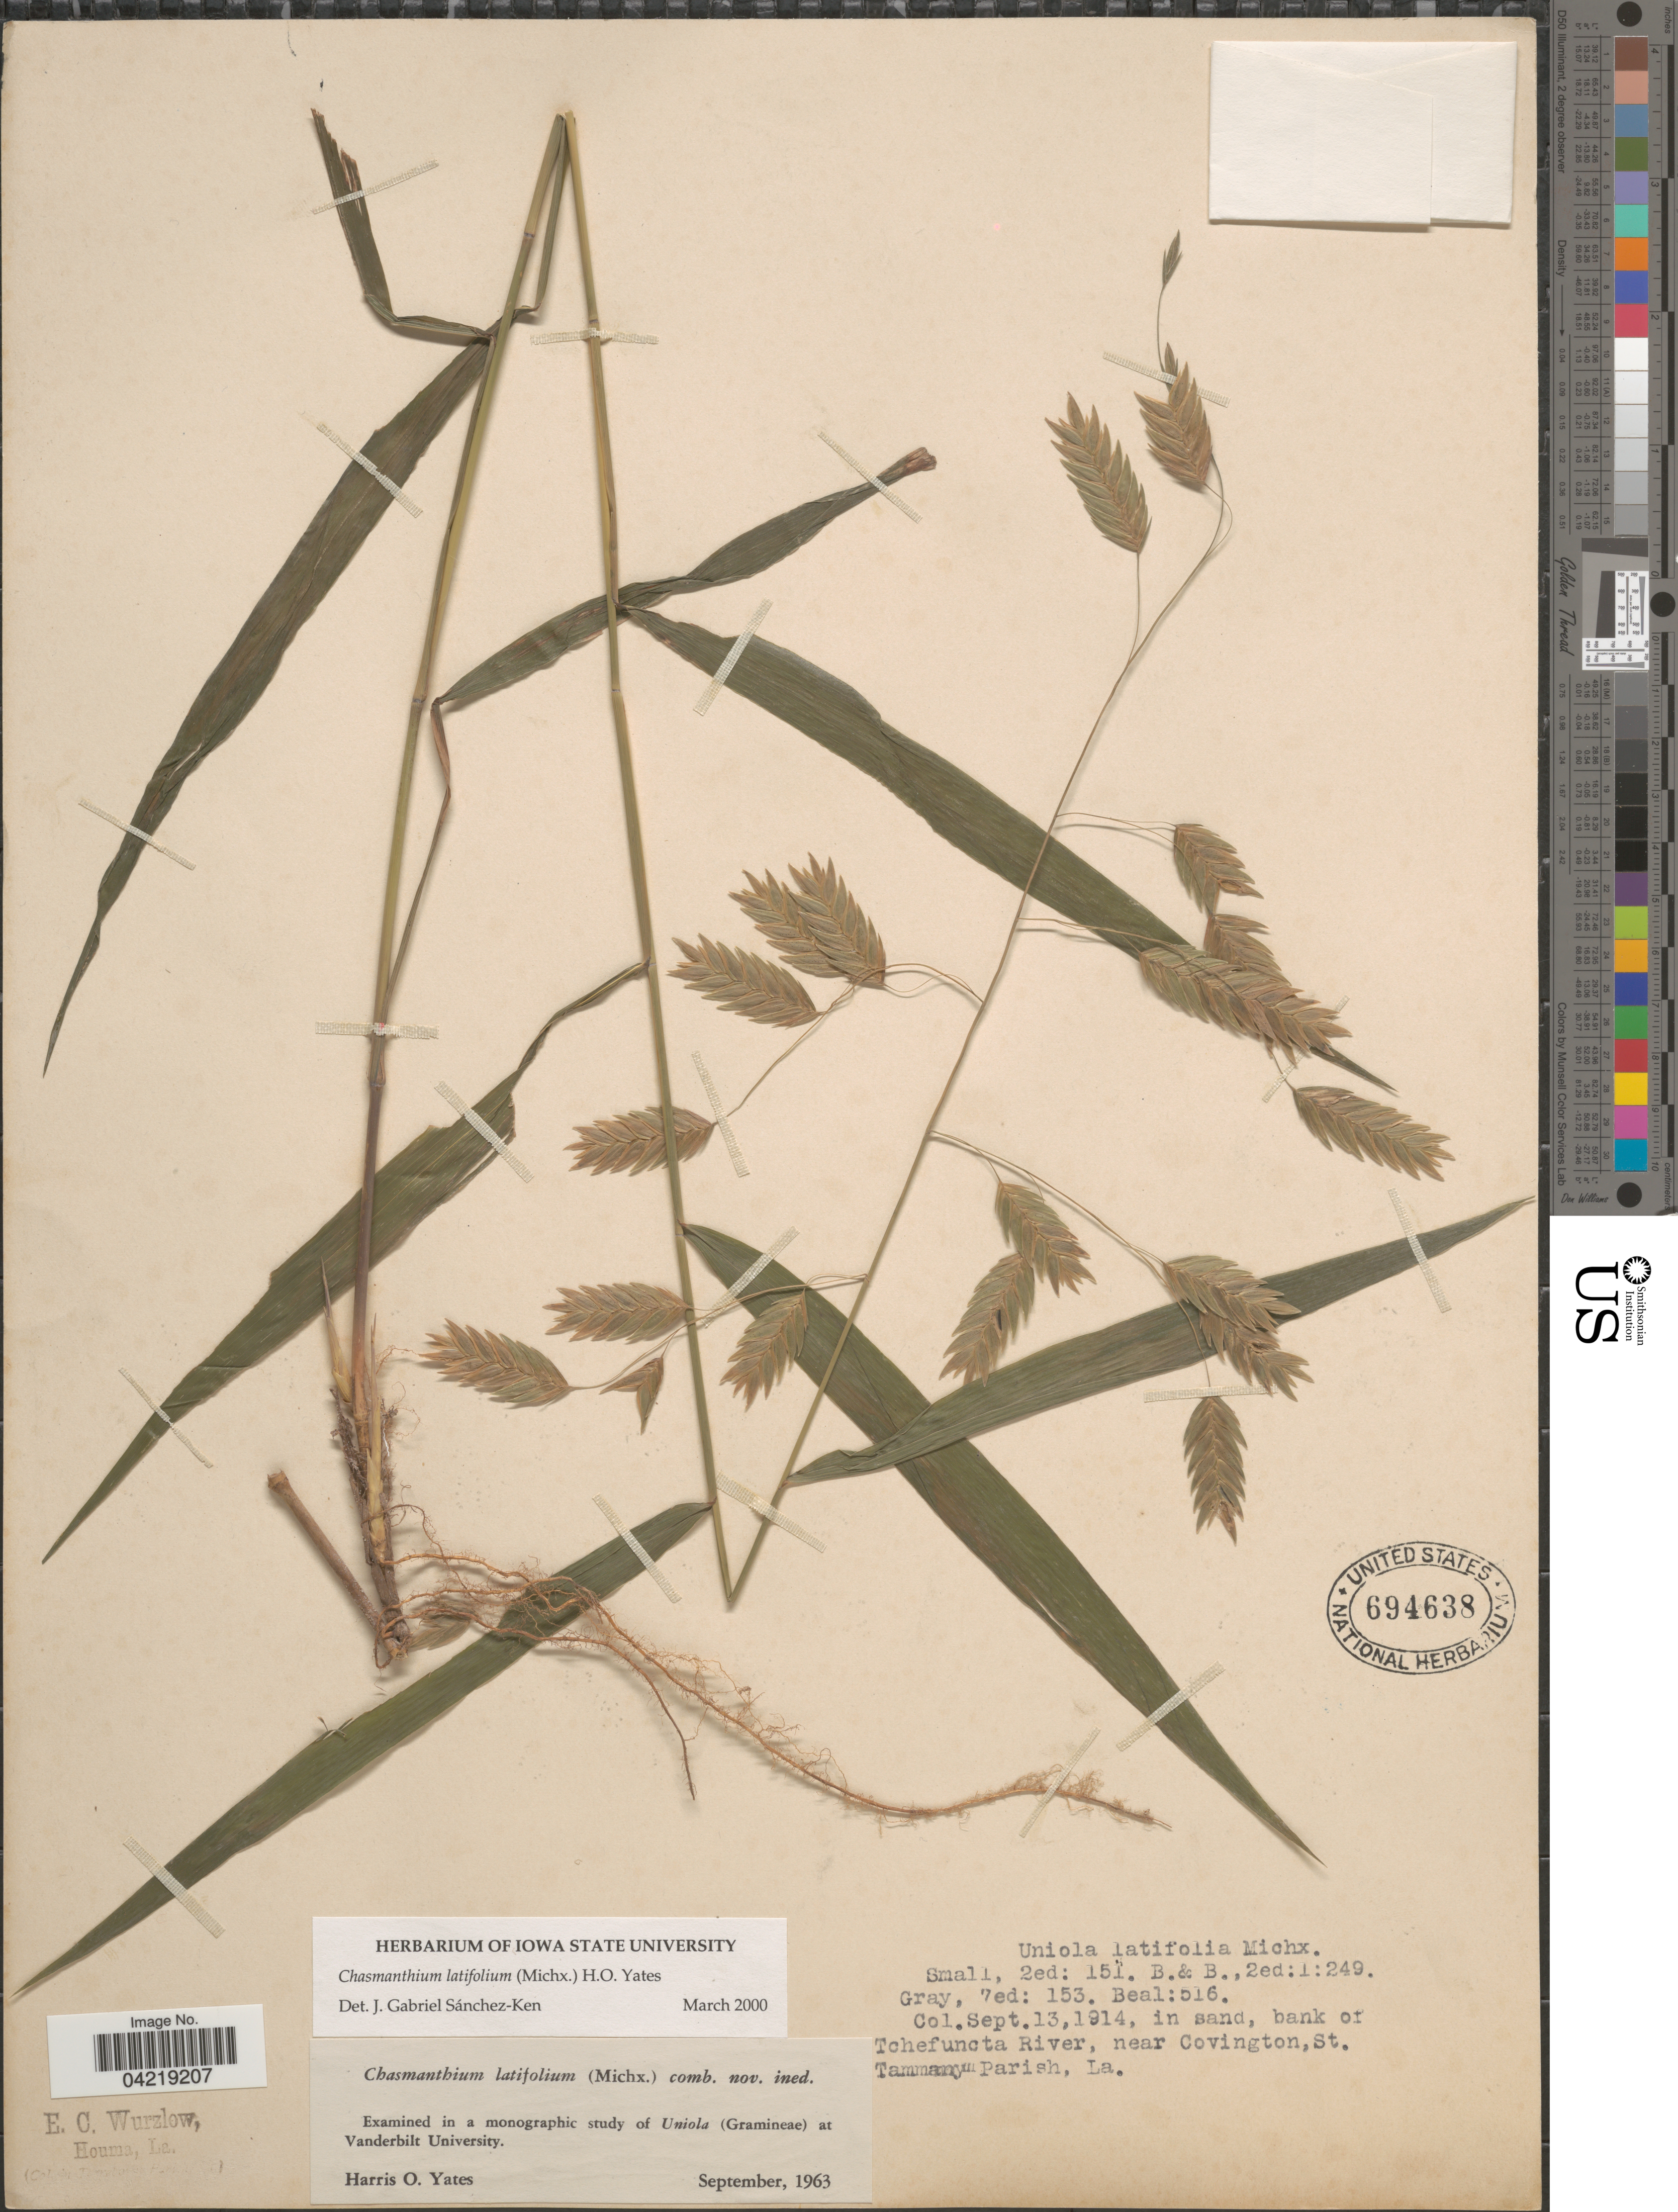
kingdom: Plantae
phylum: Tracheophyta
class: Liliopsida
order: Poales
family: Poaceae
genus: Chasmanthium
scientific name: Chasmanthium latifolium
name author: (Michx.) H.O. Yates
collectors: E. Wurzlow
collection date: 1914-09-13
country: United States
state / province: Louisiana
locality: Bank or Tchefuncta River, near Covington, St. Tammany Parish.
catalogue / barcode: US 694638